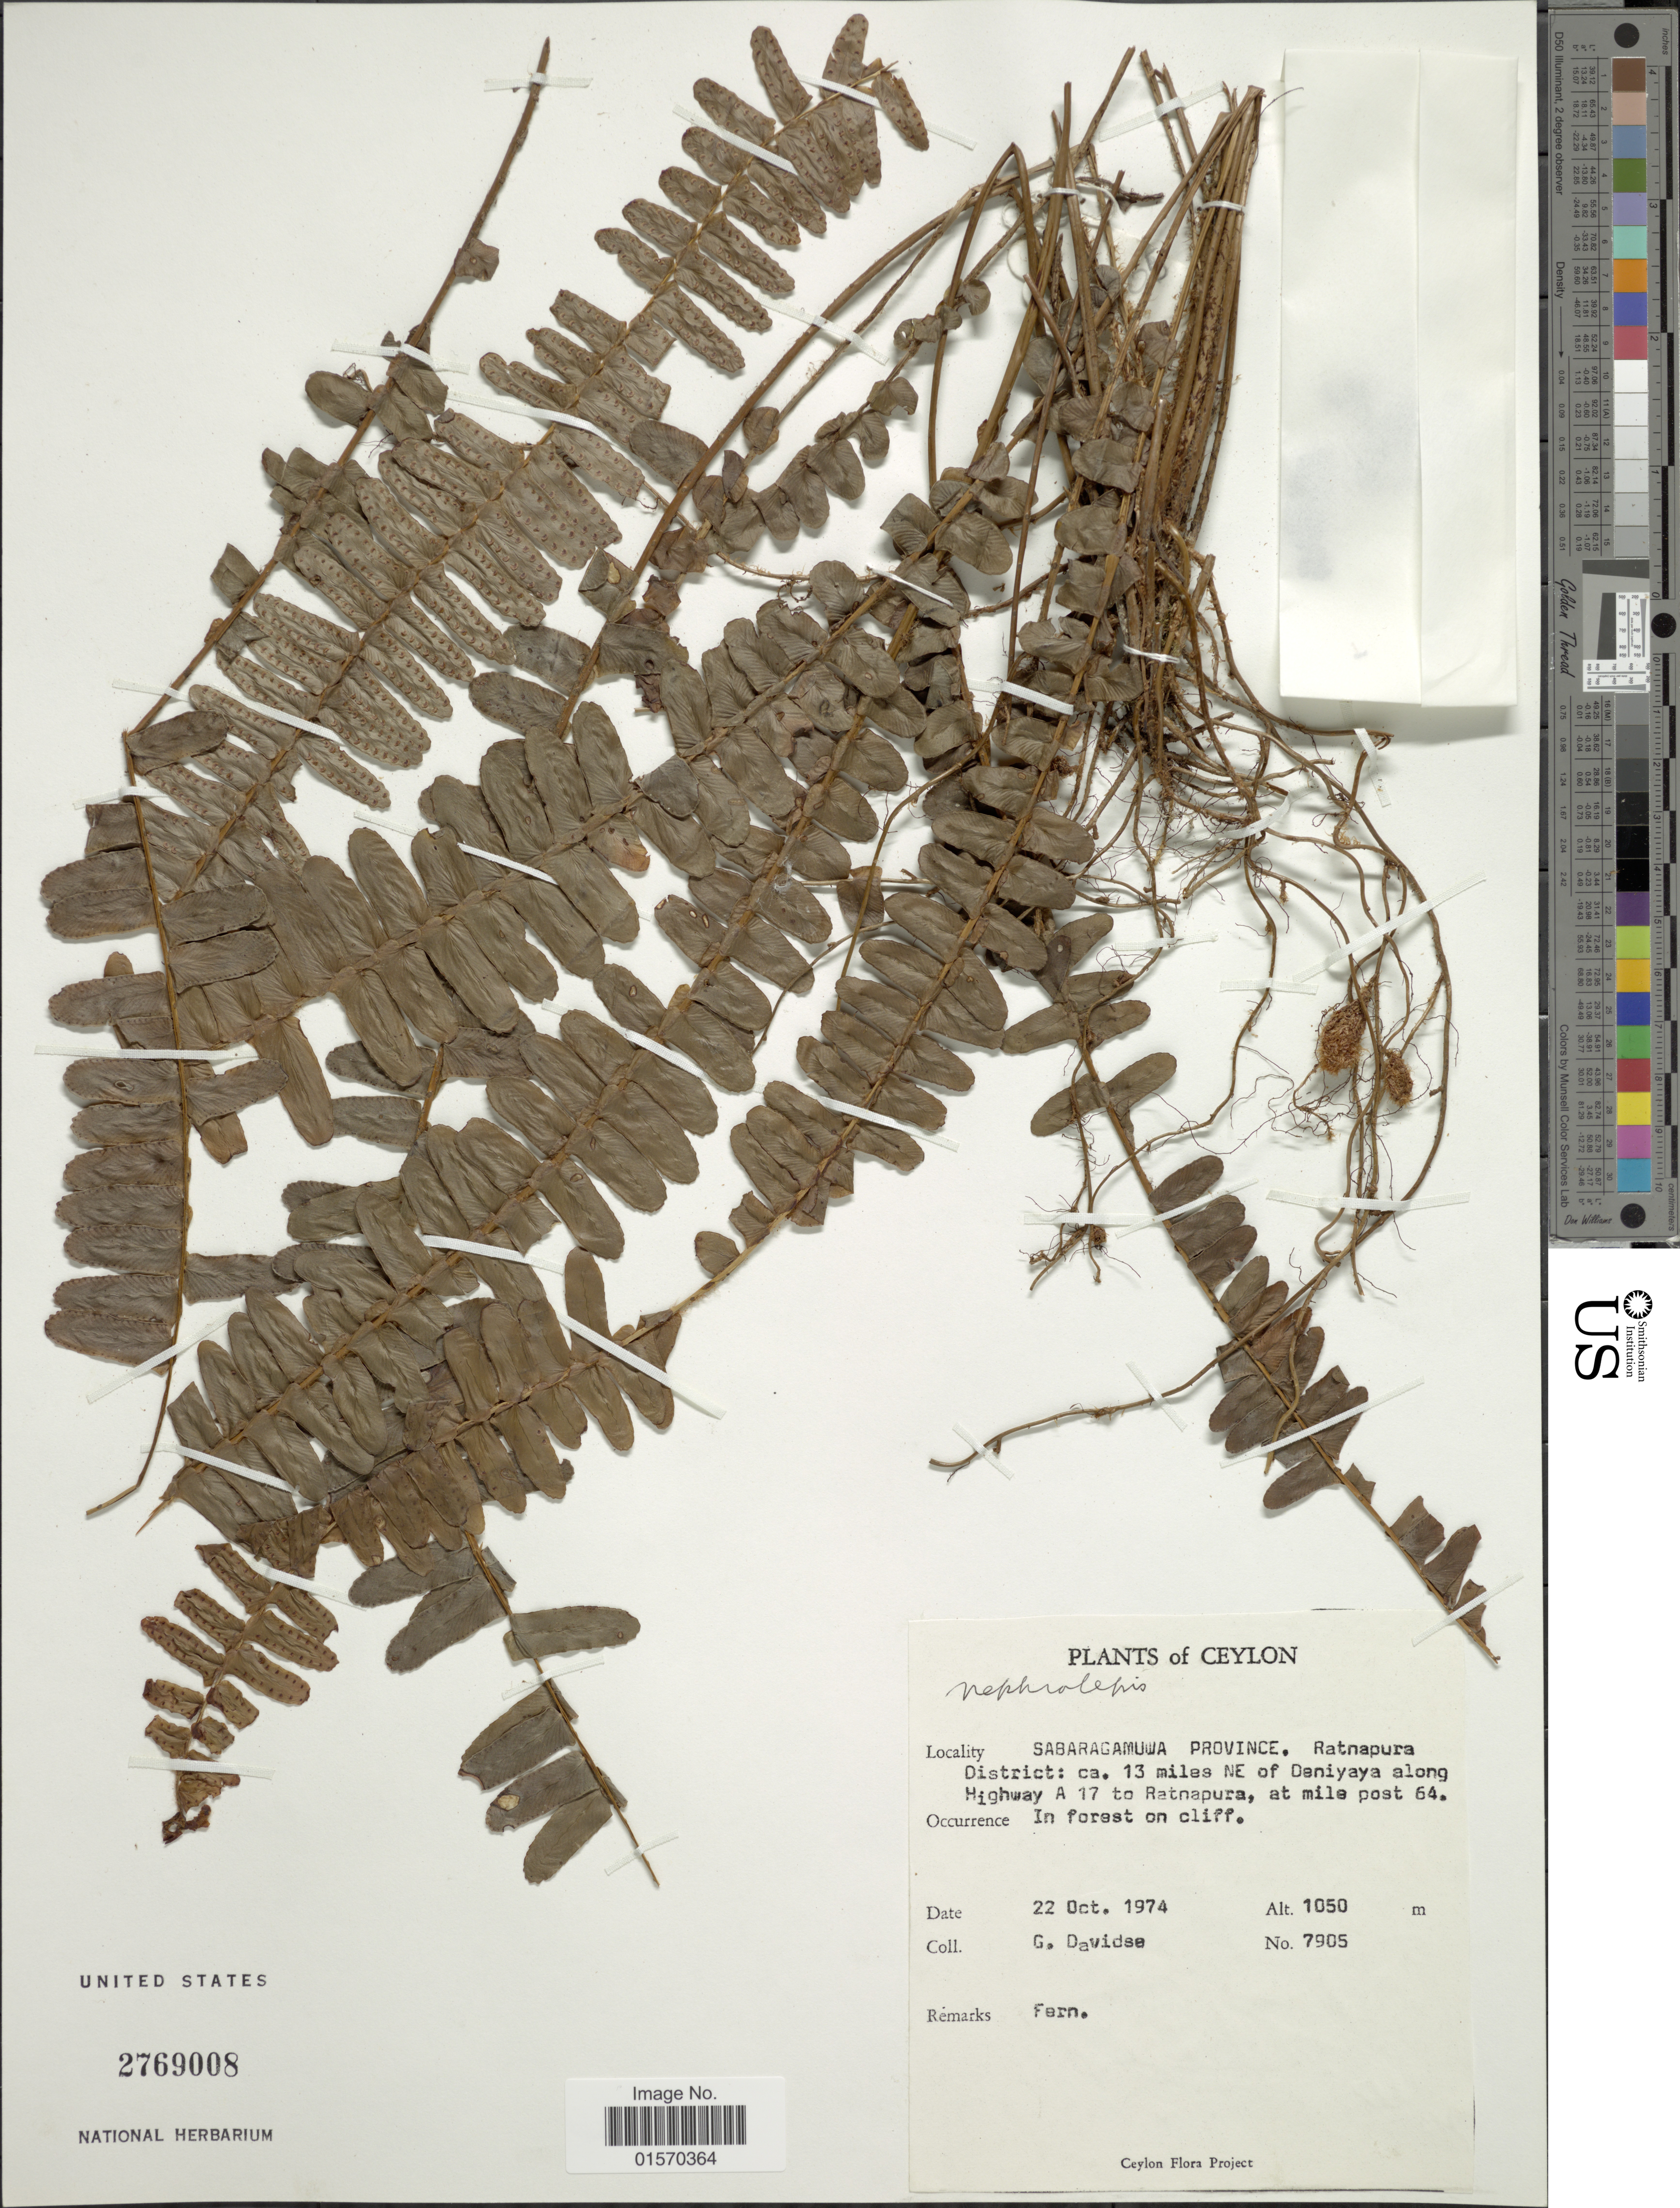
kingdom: Plantae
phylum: Tracheophyta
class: Polypodiopsida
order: Polypodiales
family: Nephrolepidaceae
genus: Nephrolepis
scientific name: Nephrolepis sp.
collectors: G. Davidse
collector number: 7905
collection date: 1974-10-22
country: Sri Lanka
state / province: Sabaragamuwa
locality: Ceylon. Ratnapura District: ca. 13 miles NE of Deniyaya along Highway A 17 to Ratnapura, at mile post 64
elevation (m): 1050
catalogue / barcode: US 2769008